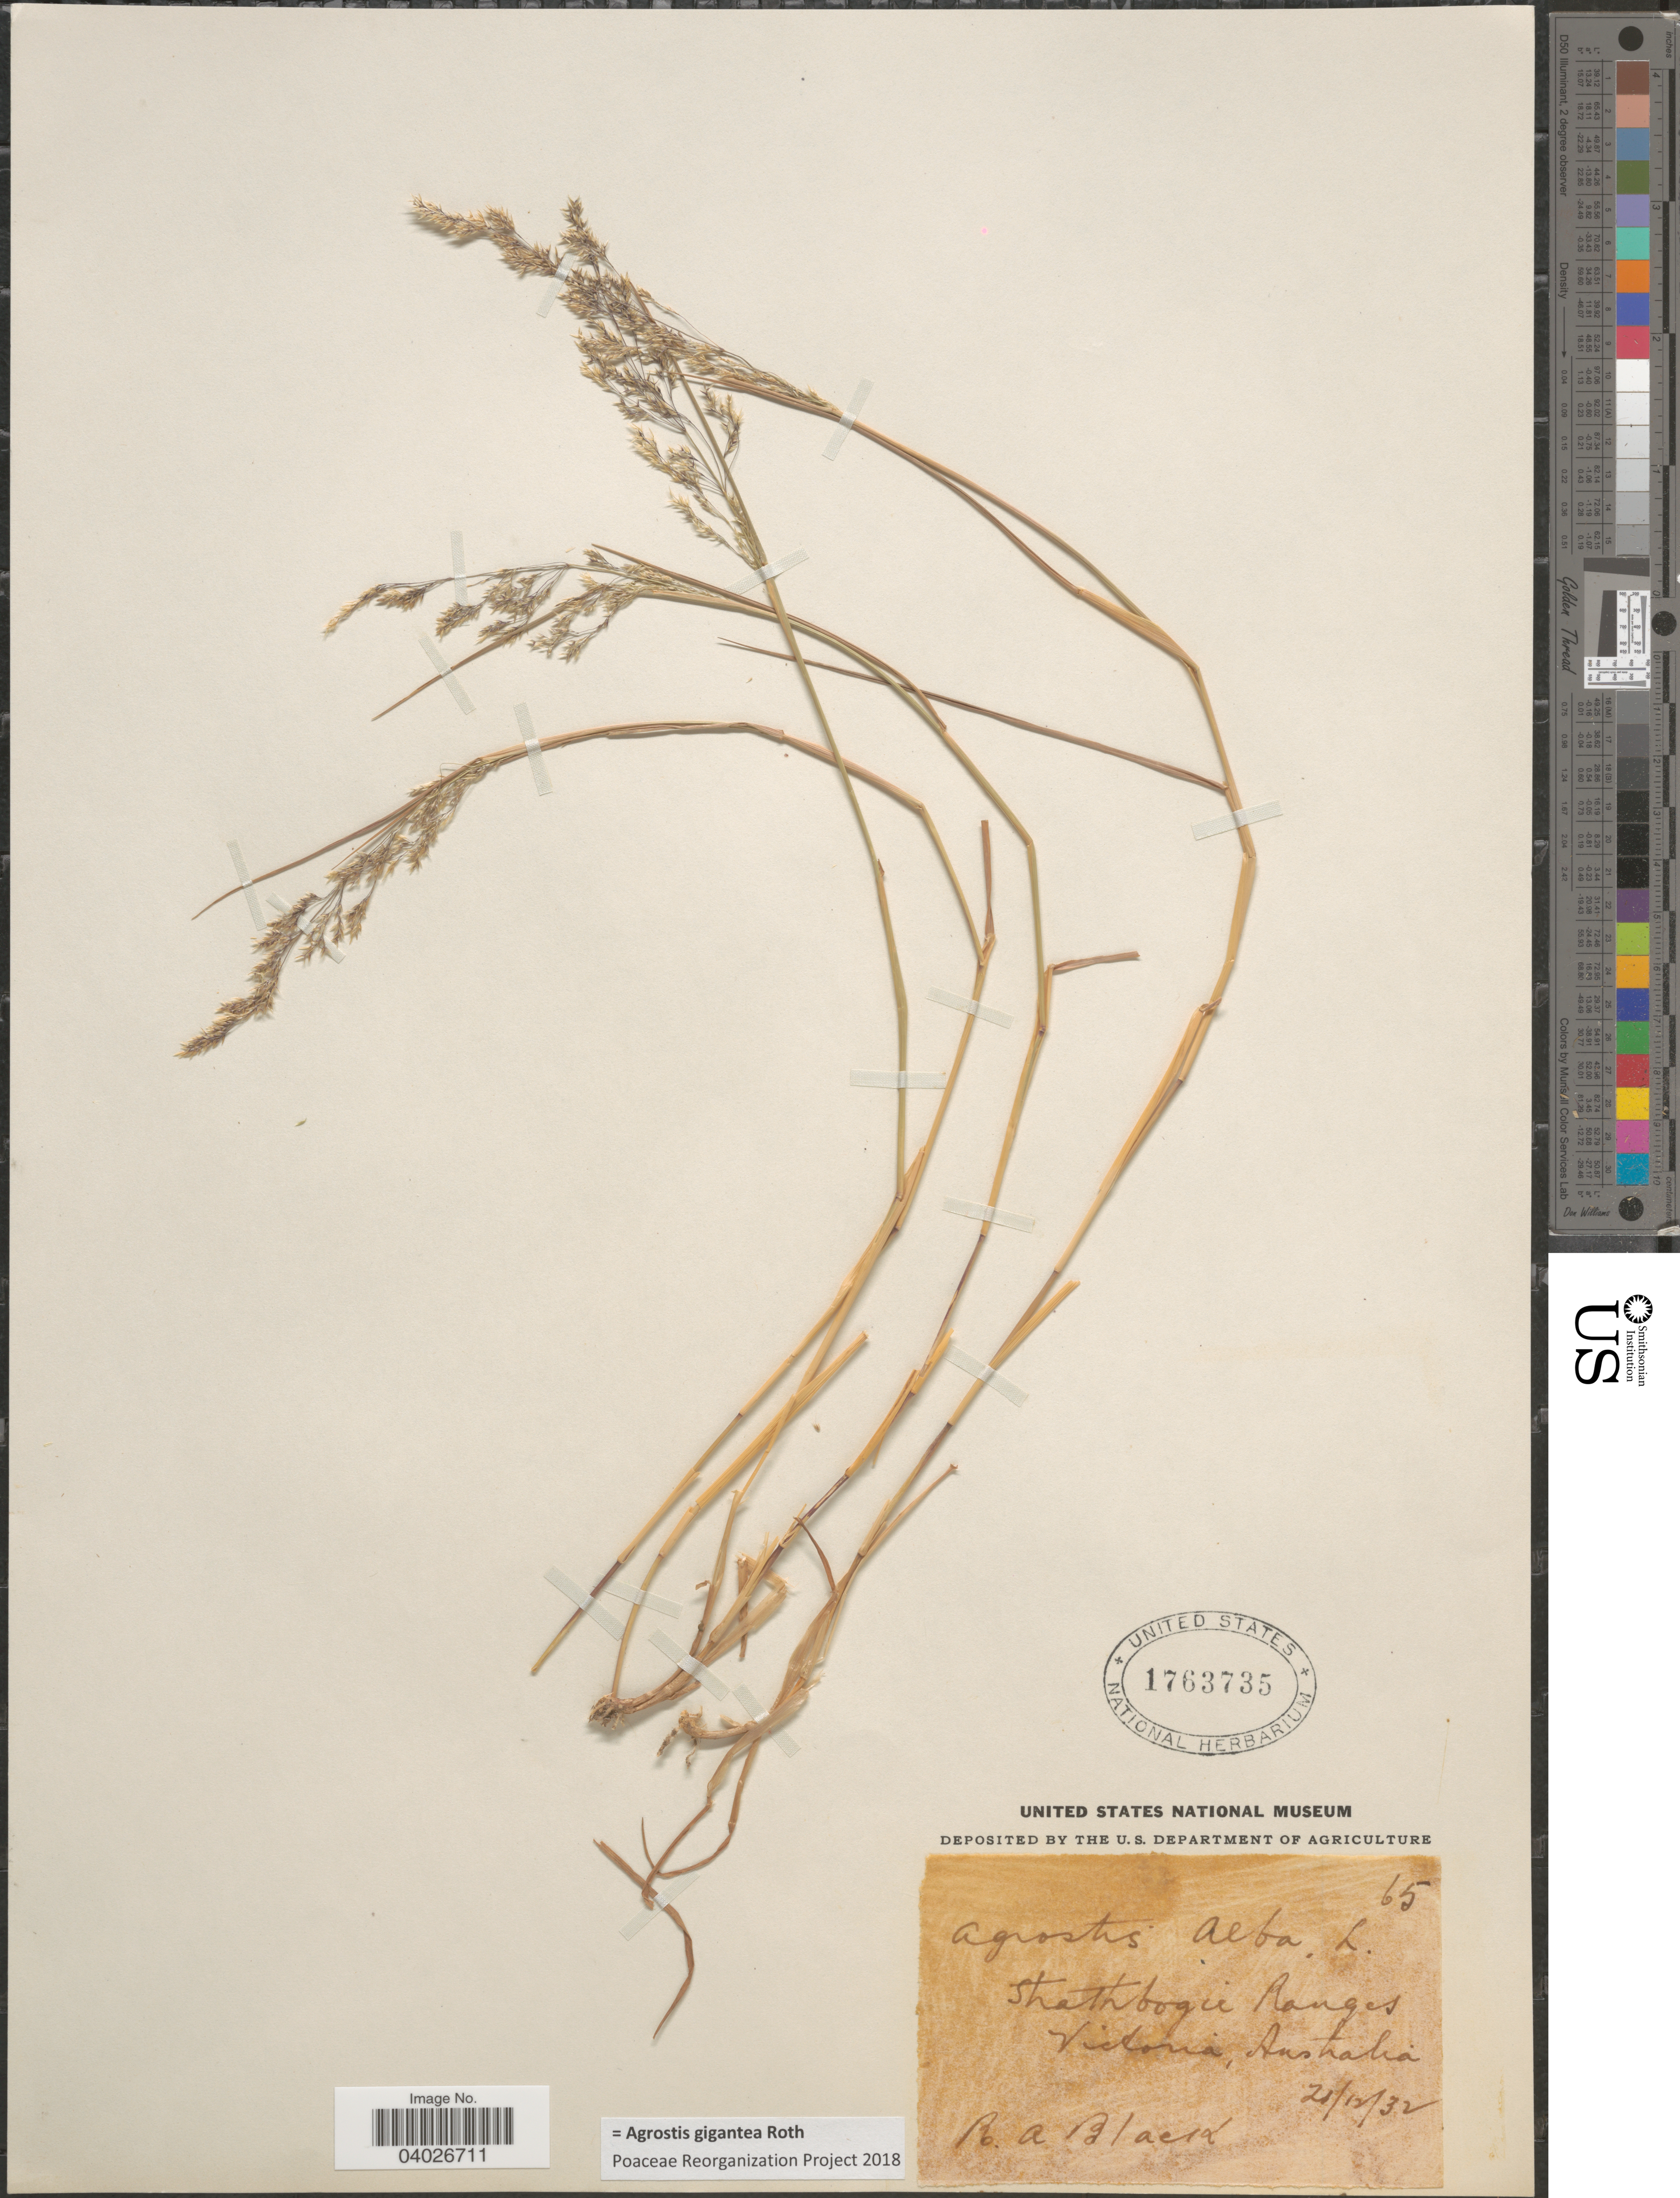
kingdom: Plantae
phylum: Tracheophyta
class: Liliopsida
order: Poales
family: Poaceae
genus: Agrostis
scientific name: Agrostis gigantea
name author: Roth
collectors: R. A. Black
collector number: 65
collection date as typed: Transcribed d/m/y: 21/12/32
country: Australia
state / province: Victoria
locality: Strathbogie Ranges. Victoria.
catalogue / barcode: US 1763735